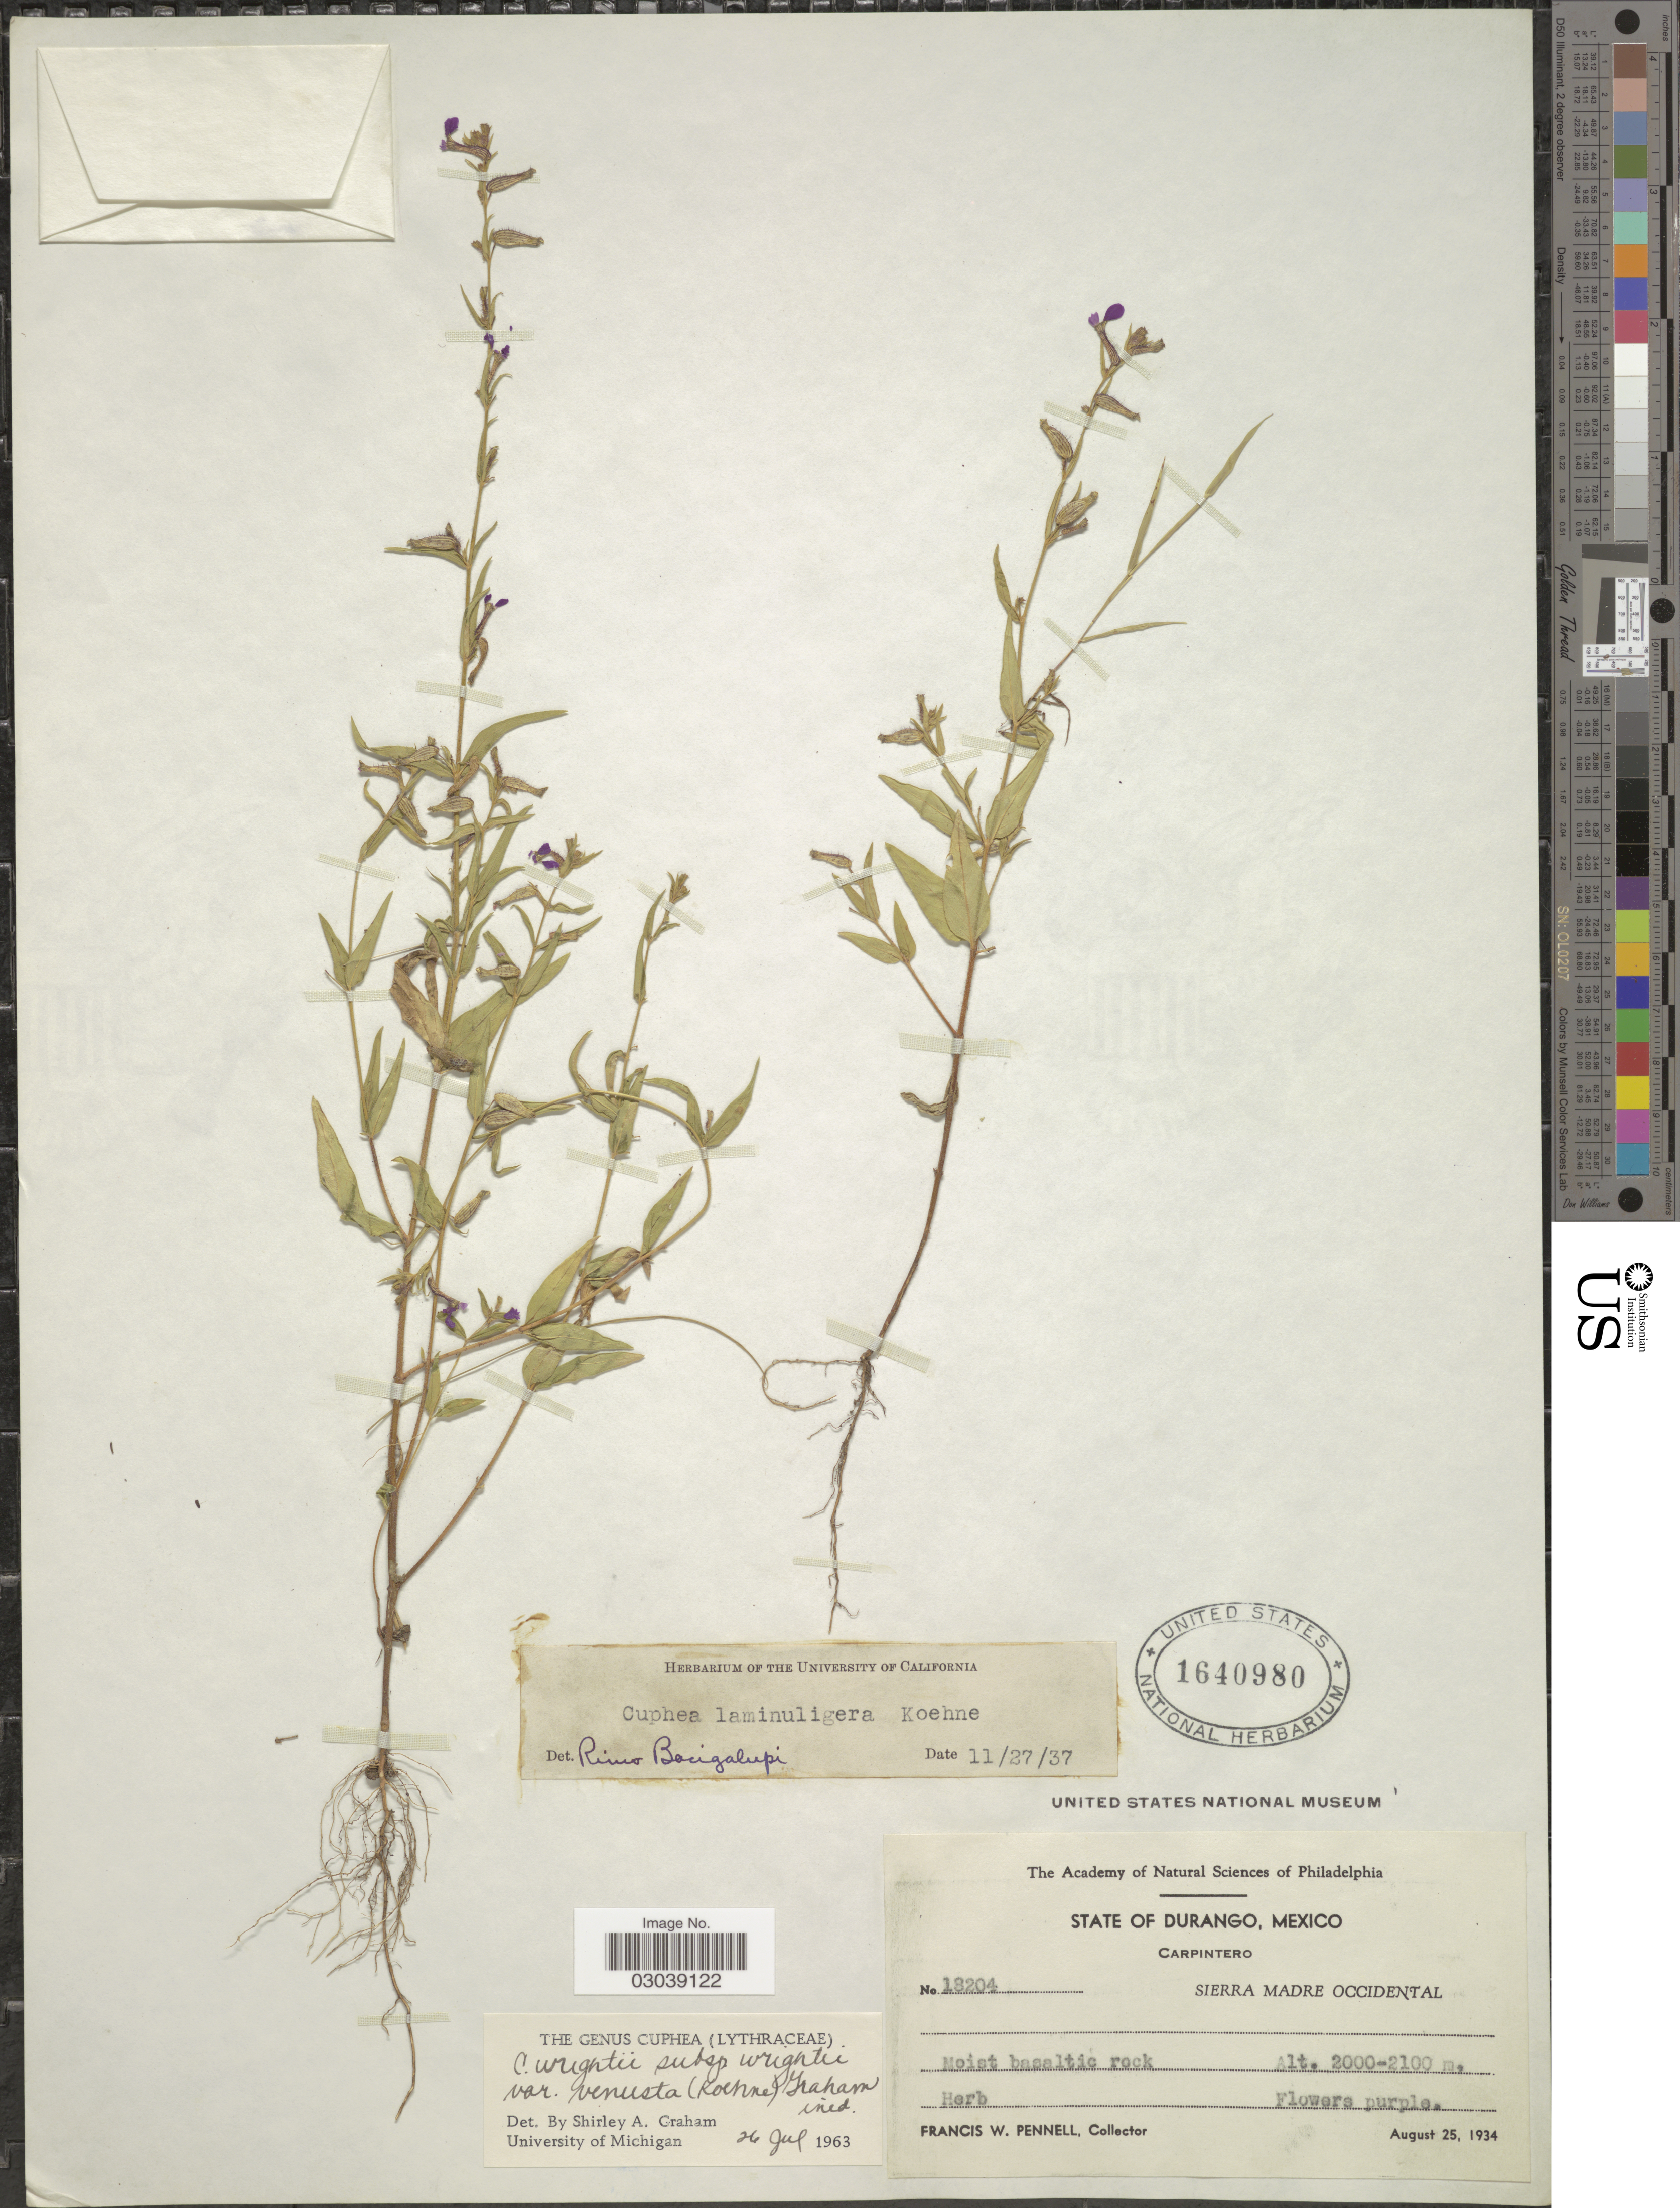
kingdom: Plantae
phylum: Tracheophyta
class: Magnoliopsida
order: Myrtales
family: Lythraceae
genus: Cuphea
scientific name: Cuphea wrightii subsp. wrightii var. venusta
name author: (Koehne) S.A. Graham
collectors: F. W. Pennell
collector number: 18204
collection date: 1934-08-25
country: Mexico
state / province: Durango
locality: Carpintero. Sierra Madre Occidental.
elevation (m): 2000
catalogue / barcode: US 1640980